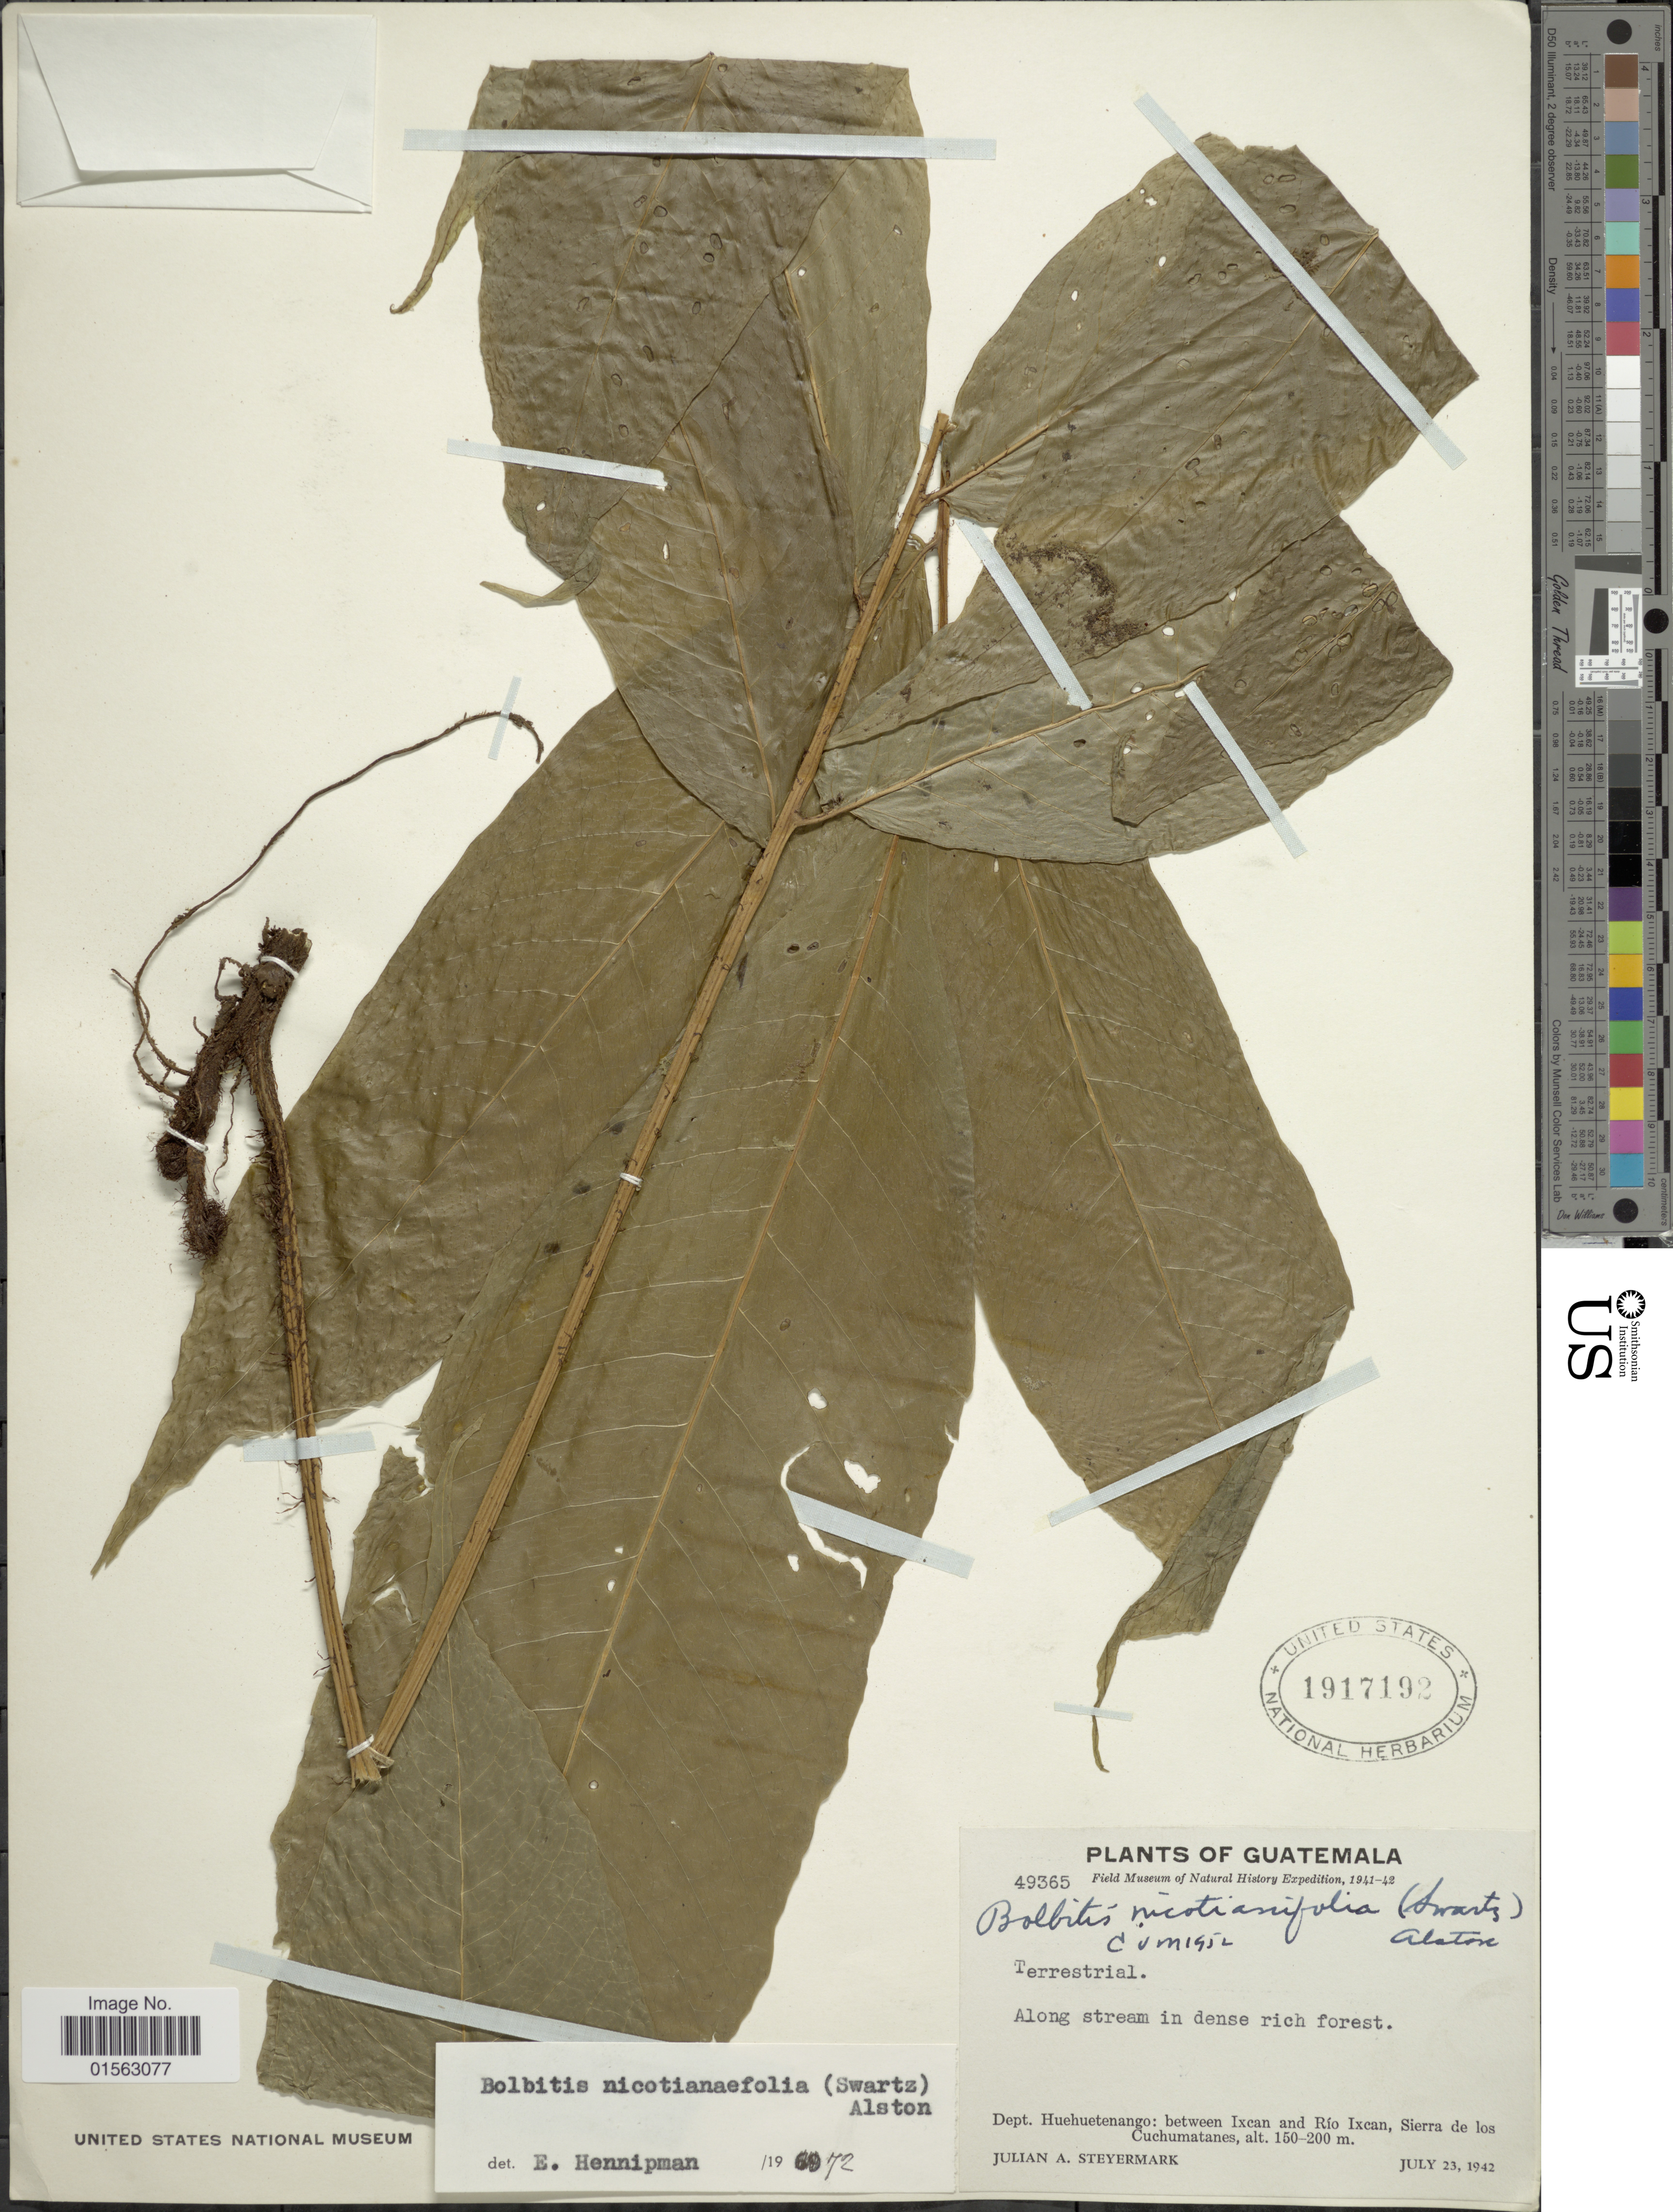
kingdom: Plantae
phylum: Tracheophyta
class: Polypodiopsida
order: Polypodiales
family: Dryopteridaceae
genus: Mickelia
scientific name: Mickelia nicotianifolia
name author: (Sw.) R.C. Moran et al.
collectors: J. Steyermark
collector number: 49365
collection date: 1942-07-23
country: Guatemala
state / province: Huehuetenango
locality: Guatemala, between Ixcan and Río Ixcan, Sierra de los Cuchumatanes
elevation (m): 150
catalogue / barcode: US 1917192